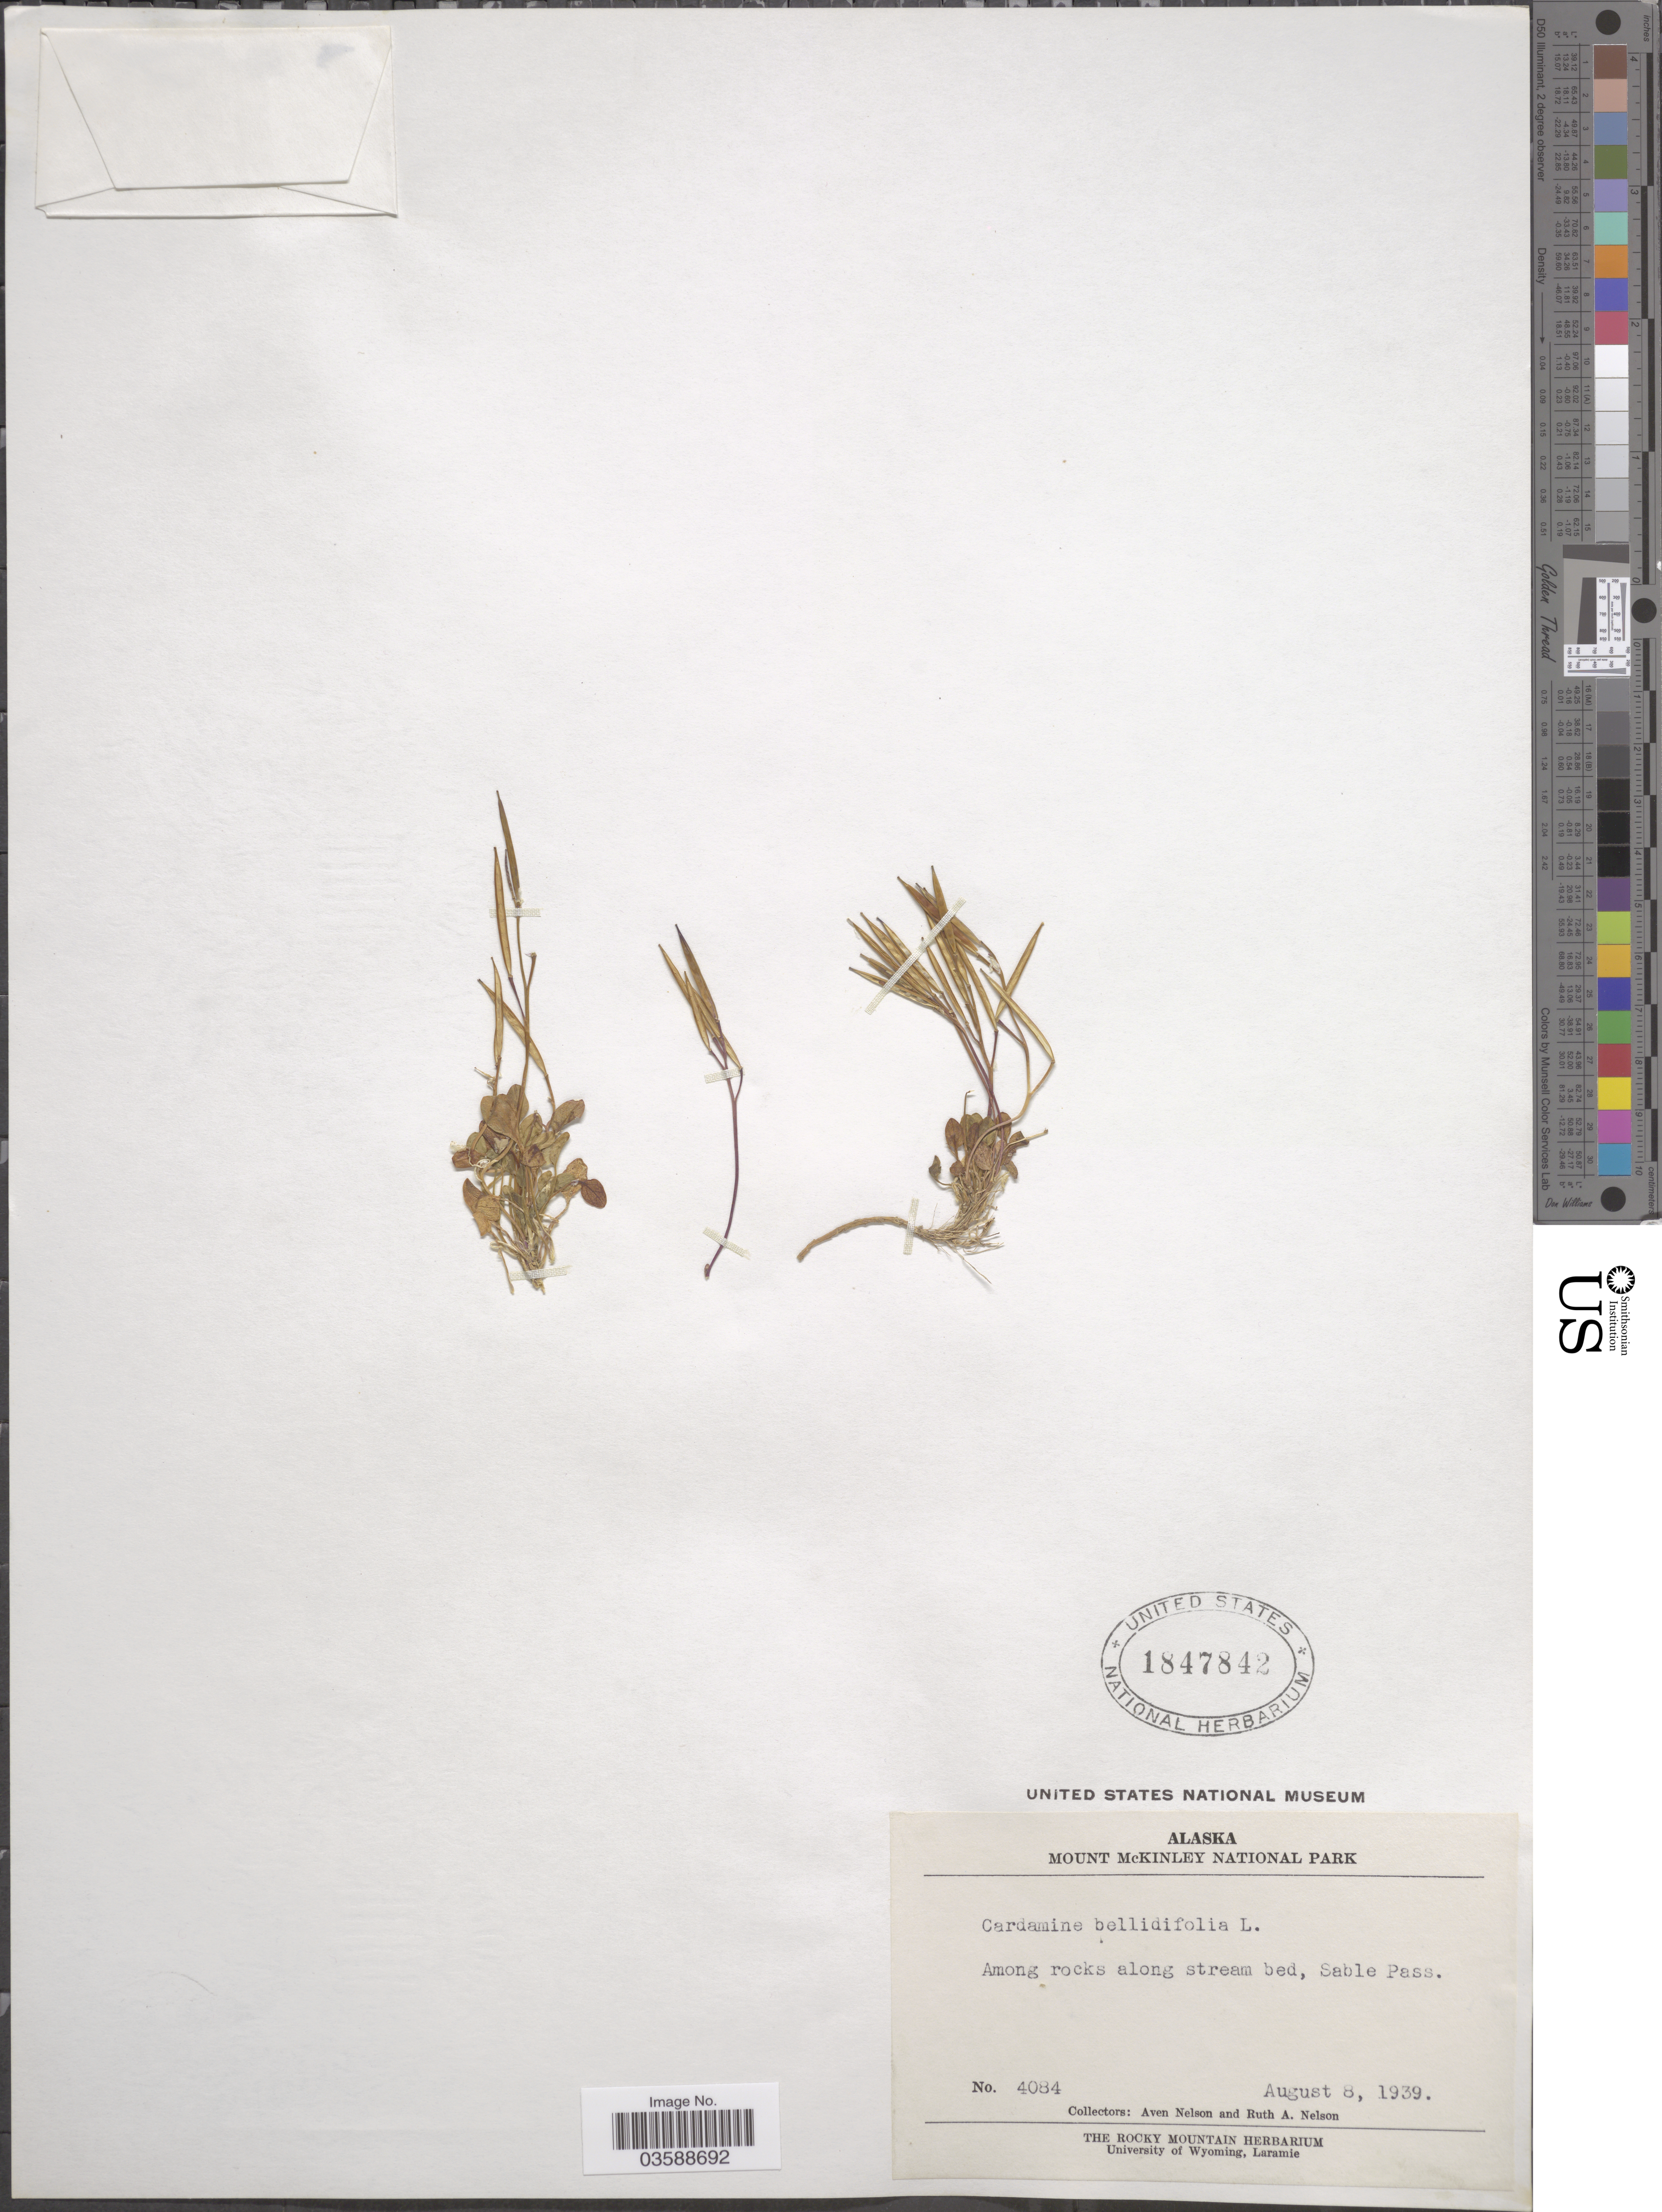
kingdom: Plantae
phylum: Tracheophyta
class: Magnoliopsida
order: Brassicales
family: Brassicaceae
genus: Cardamine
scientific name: Cardamine bellidifolia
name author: L.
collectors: A. Nelson & R. A. Nelson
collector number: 4084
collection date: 1939-08-08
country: United States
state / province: Alaska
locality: Mount McKinley National Park. Among rocks along stream bed, Sable Pass.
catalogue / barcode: US 1847842